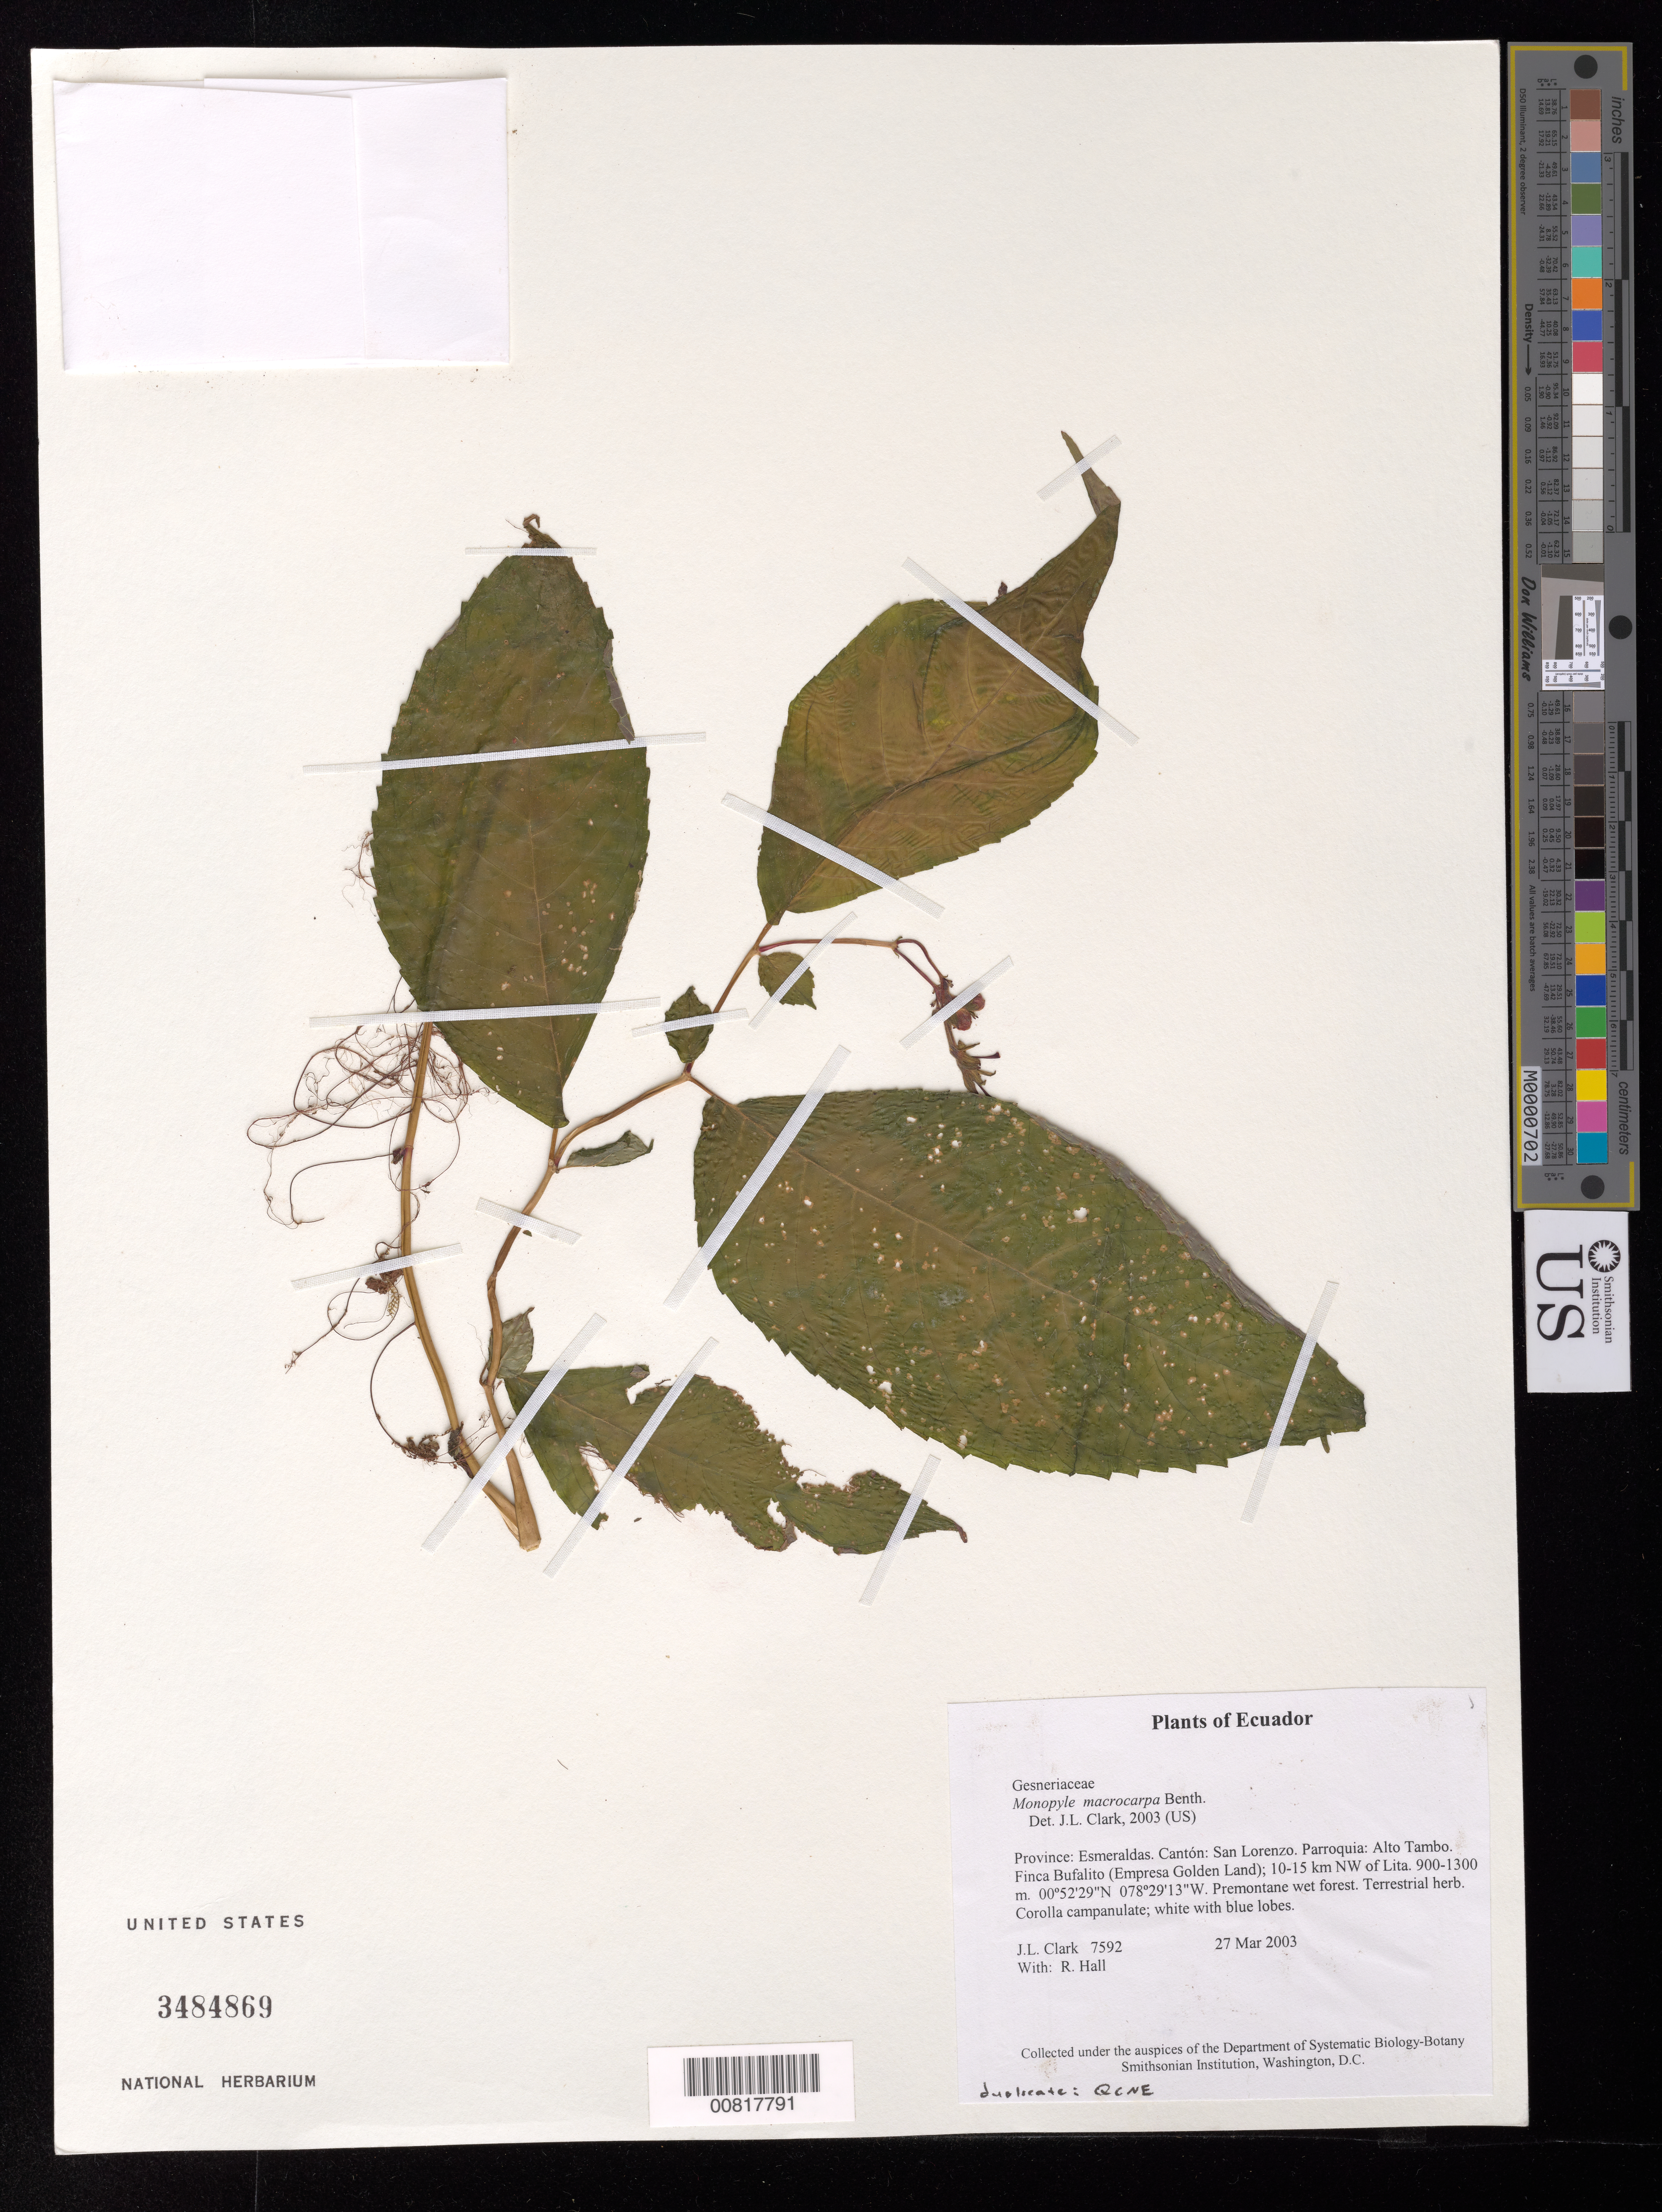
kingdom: Plantae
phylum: Tracheophyta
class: Magnoliopsida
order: Lamiales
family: Gesneriaceae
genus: Monopyle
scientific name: Monopyle macrocarpa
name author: Benth.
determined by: Clark, J. L., (SEL), The Marie Selby Botanical Garden (UNITED STATES)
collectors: J. L. Clark & R. Hall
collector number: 7592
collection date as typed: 27 Mar 2003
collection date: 2003-03-27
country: Ecuador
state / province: Esmeraldas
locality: San Lorenzo. Parroquia: Alto Tambo. Finca Bufalito (Empresa Golden Land); 10-15 km NW of Lita.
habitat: Premontane wet forest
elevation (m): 900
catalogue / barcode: US 3484869